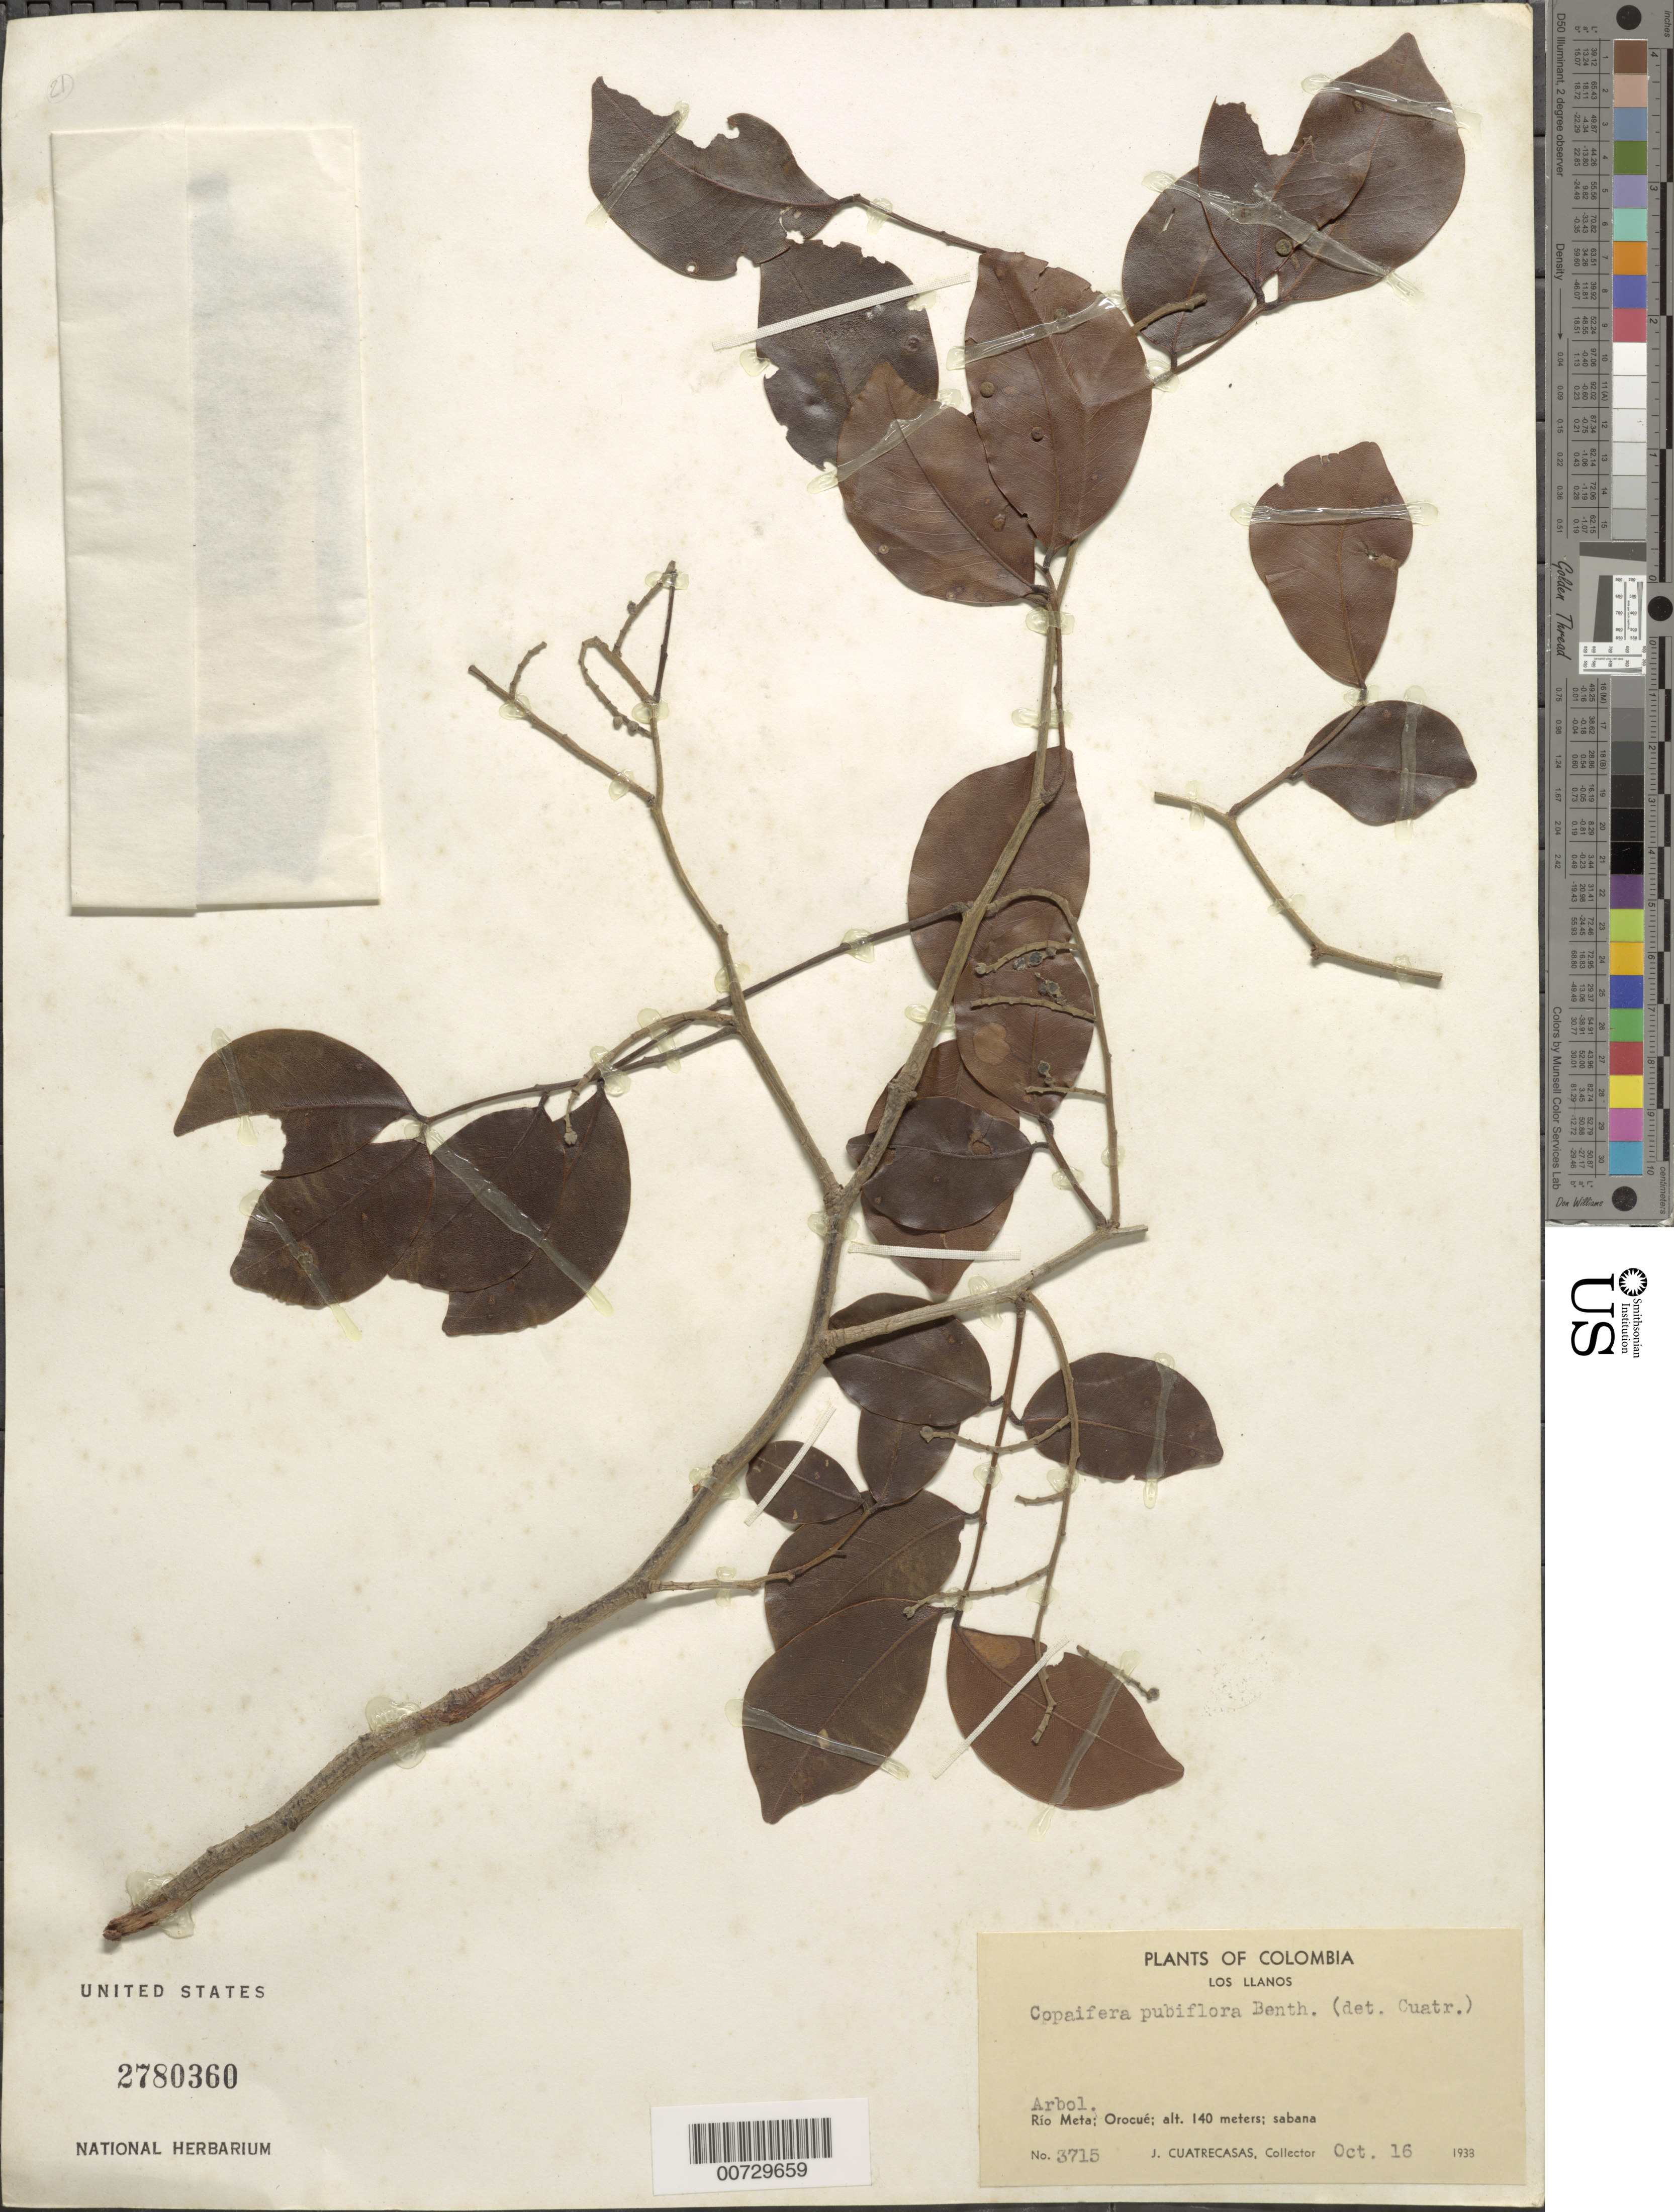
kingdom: Plantae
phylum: Tracheophyta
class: Magnoliopsida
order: Fabales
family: Fabaceae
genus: Copaifera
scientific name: Copaifera pubiflora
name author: Benth.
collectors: J. Cuatrecasas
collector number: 3715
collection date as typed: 16 Oct 1938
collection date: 1938-10-16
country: Colombia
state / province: Casanare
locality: Rio Meta, Orocue, Los Llanos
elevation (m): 140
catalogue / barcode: US 2780360